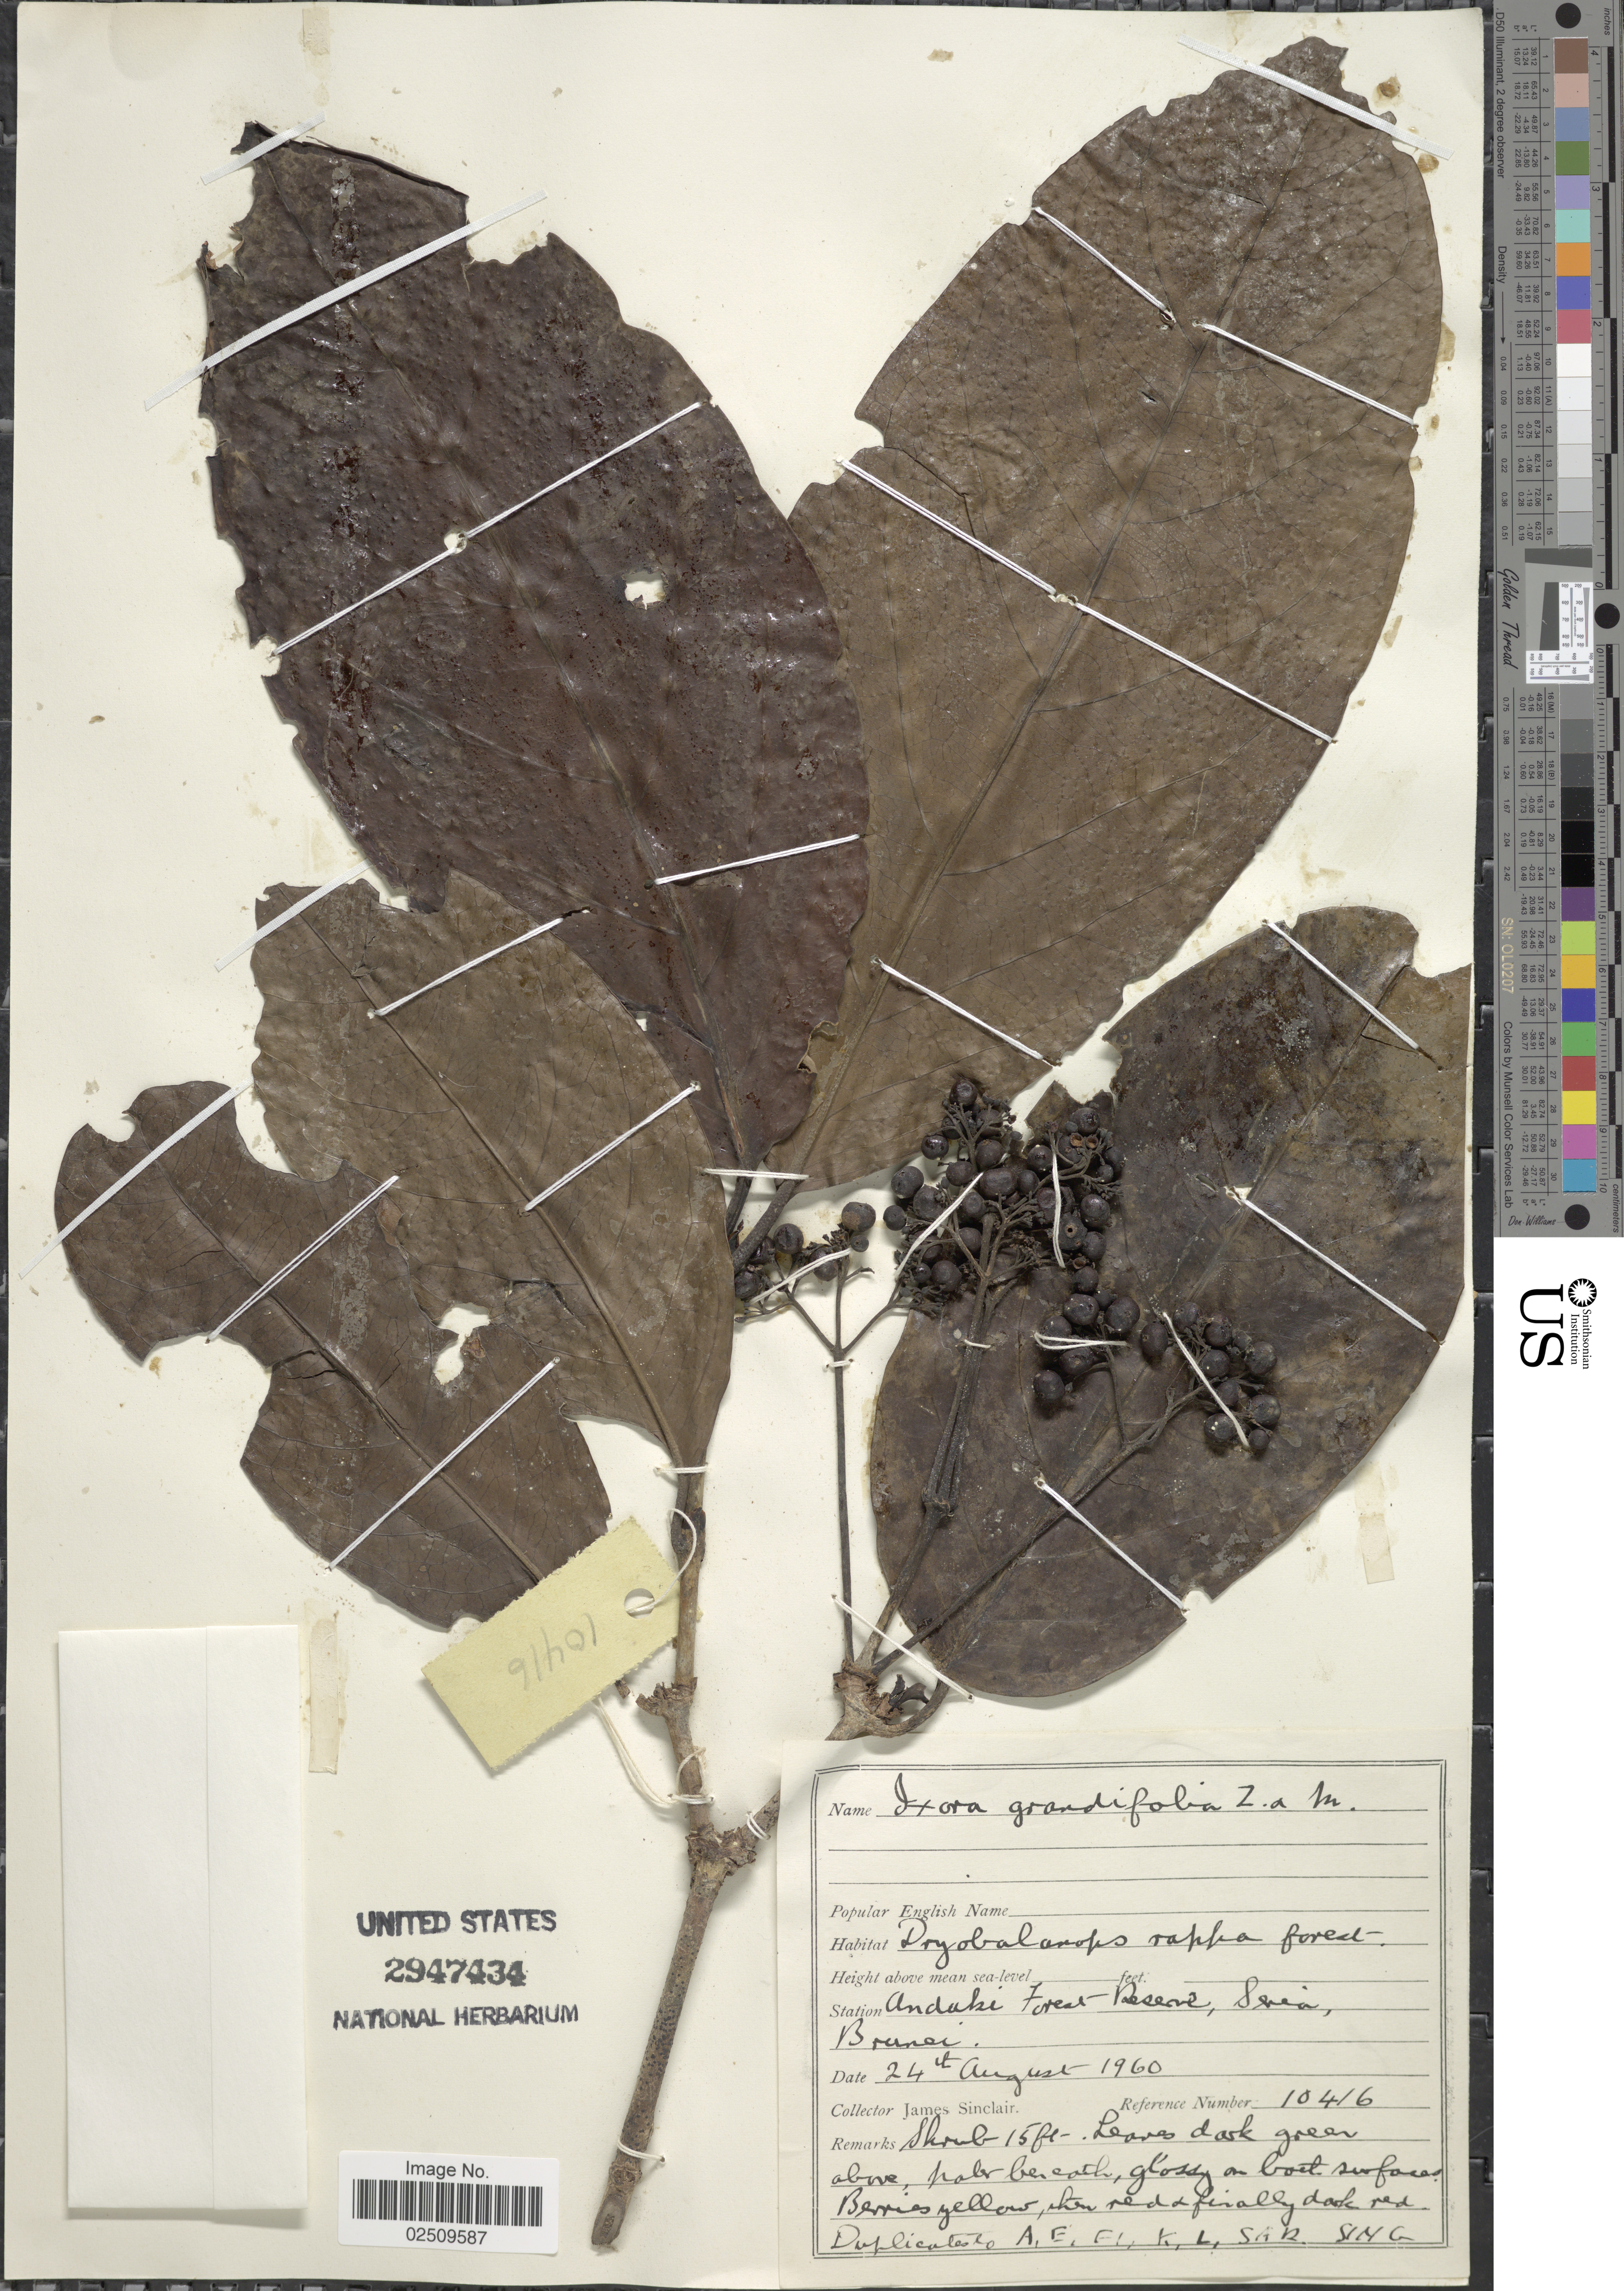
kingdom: Plantae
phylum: Tracheophyta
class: Magnoliopsida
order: Gentianales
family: Rubiaceae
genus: Ixora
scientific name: Ixora grandifolia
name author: (Blume) Zoll. & Moritzi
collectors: J. Sinclair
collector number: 10416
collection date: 1960-08-24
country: Brunei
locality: Andaki Forest Reserve, [illegible text]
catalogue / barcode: US 2947434